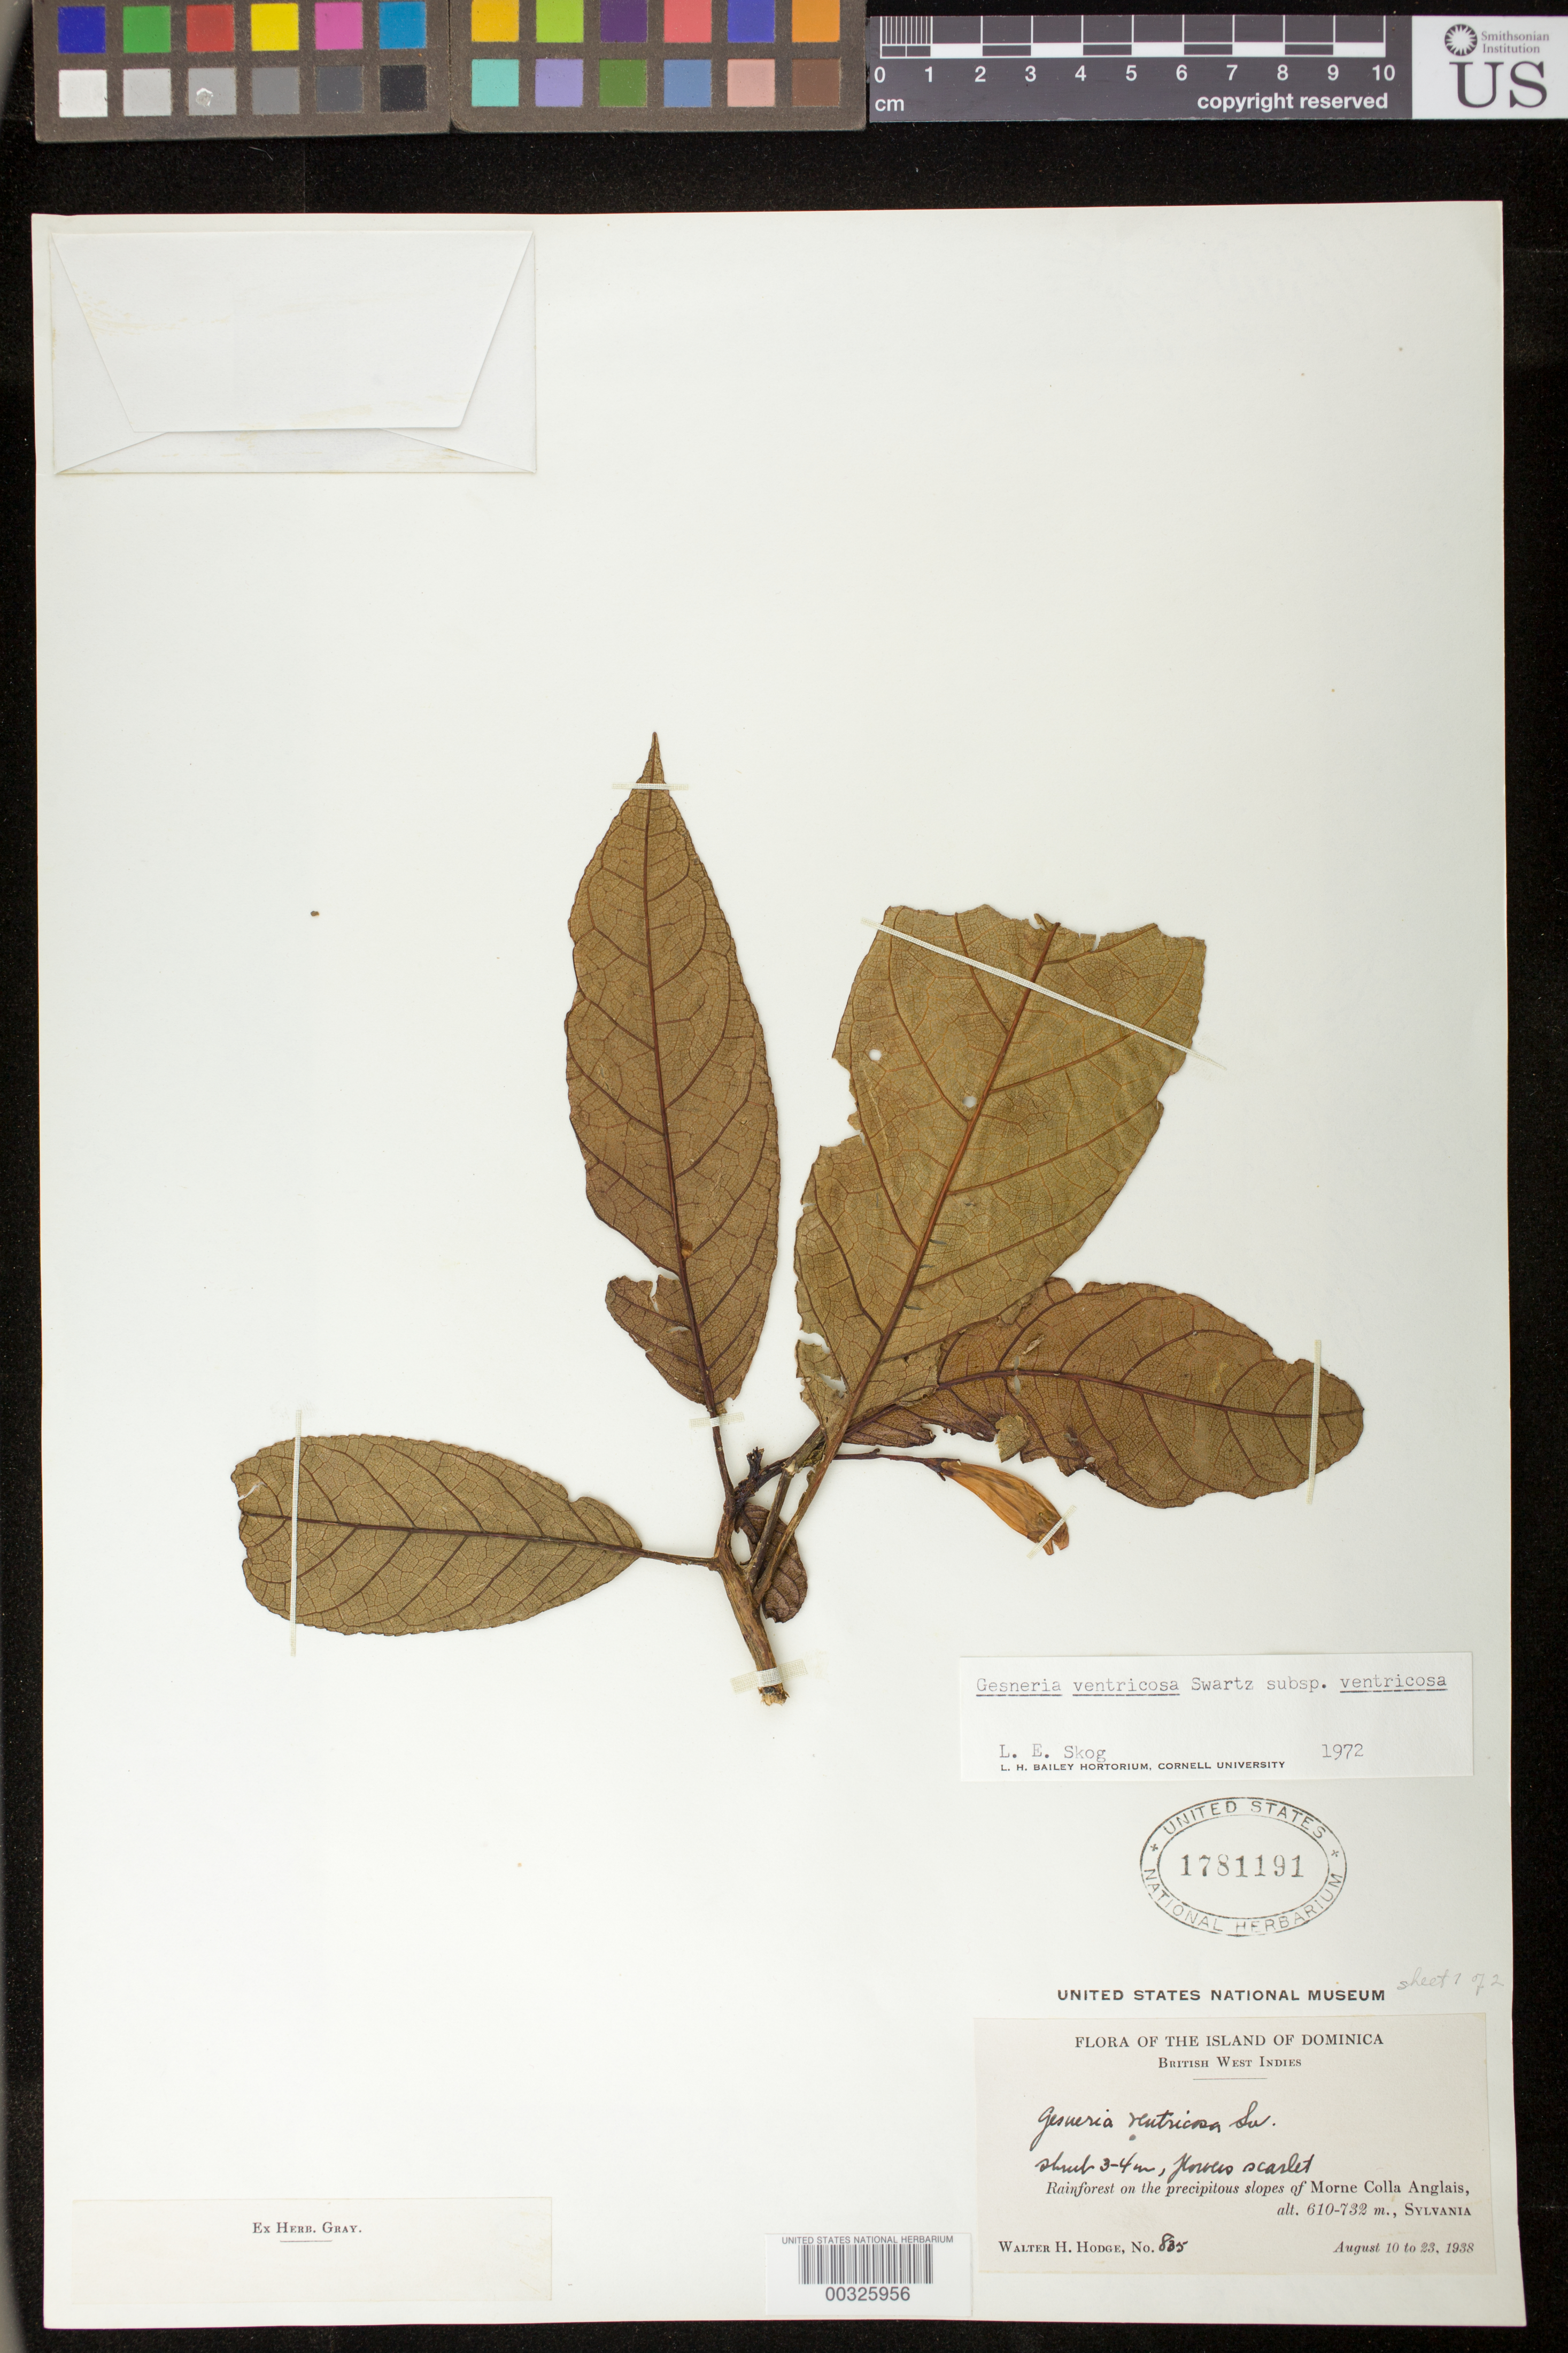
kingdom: Plantae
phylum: Tracheophyta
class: Magnoliopsida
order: Lamiales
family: Gesneriaceae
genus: Gesneria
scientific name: Gesneria ventricosa subsp. ventricosa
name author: Sw.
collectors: W. Hodge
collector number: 835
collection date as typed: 10-23 Aug 1938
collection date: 1938-08-10/1938-08-23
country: Dominica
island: Dominica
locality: Morne Colla Anglais, Sylvania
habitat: Rainforest on precipitous slopes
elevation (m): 610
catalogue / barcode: US 1781191